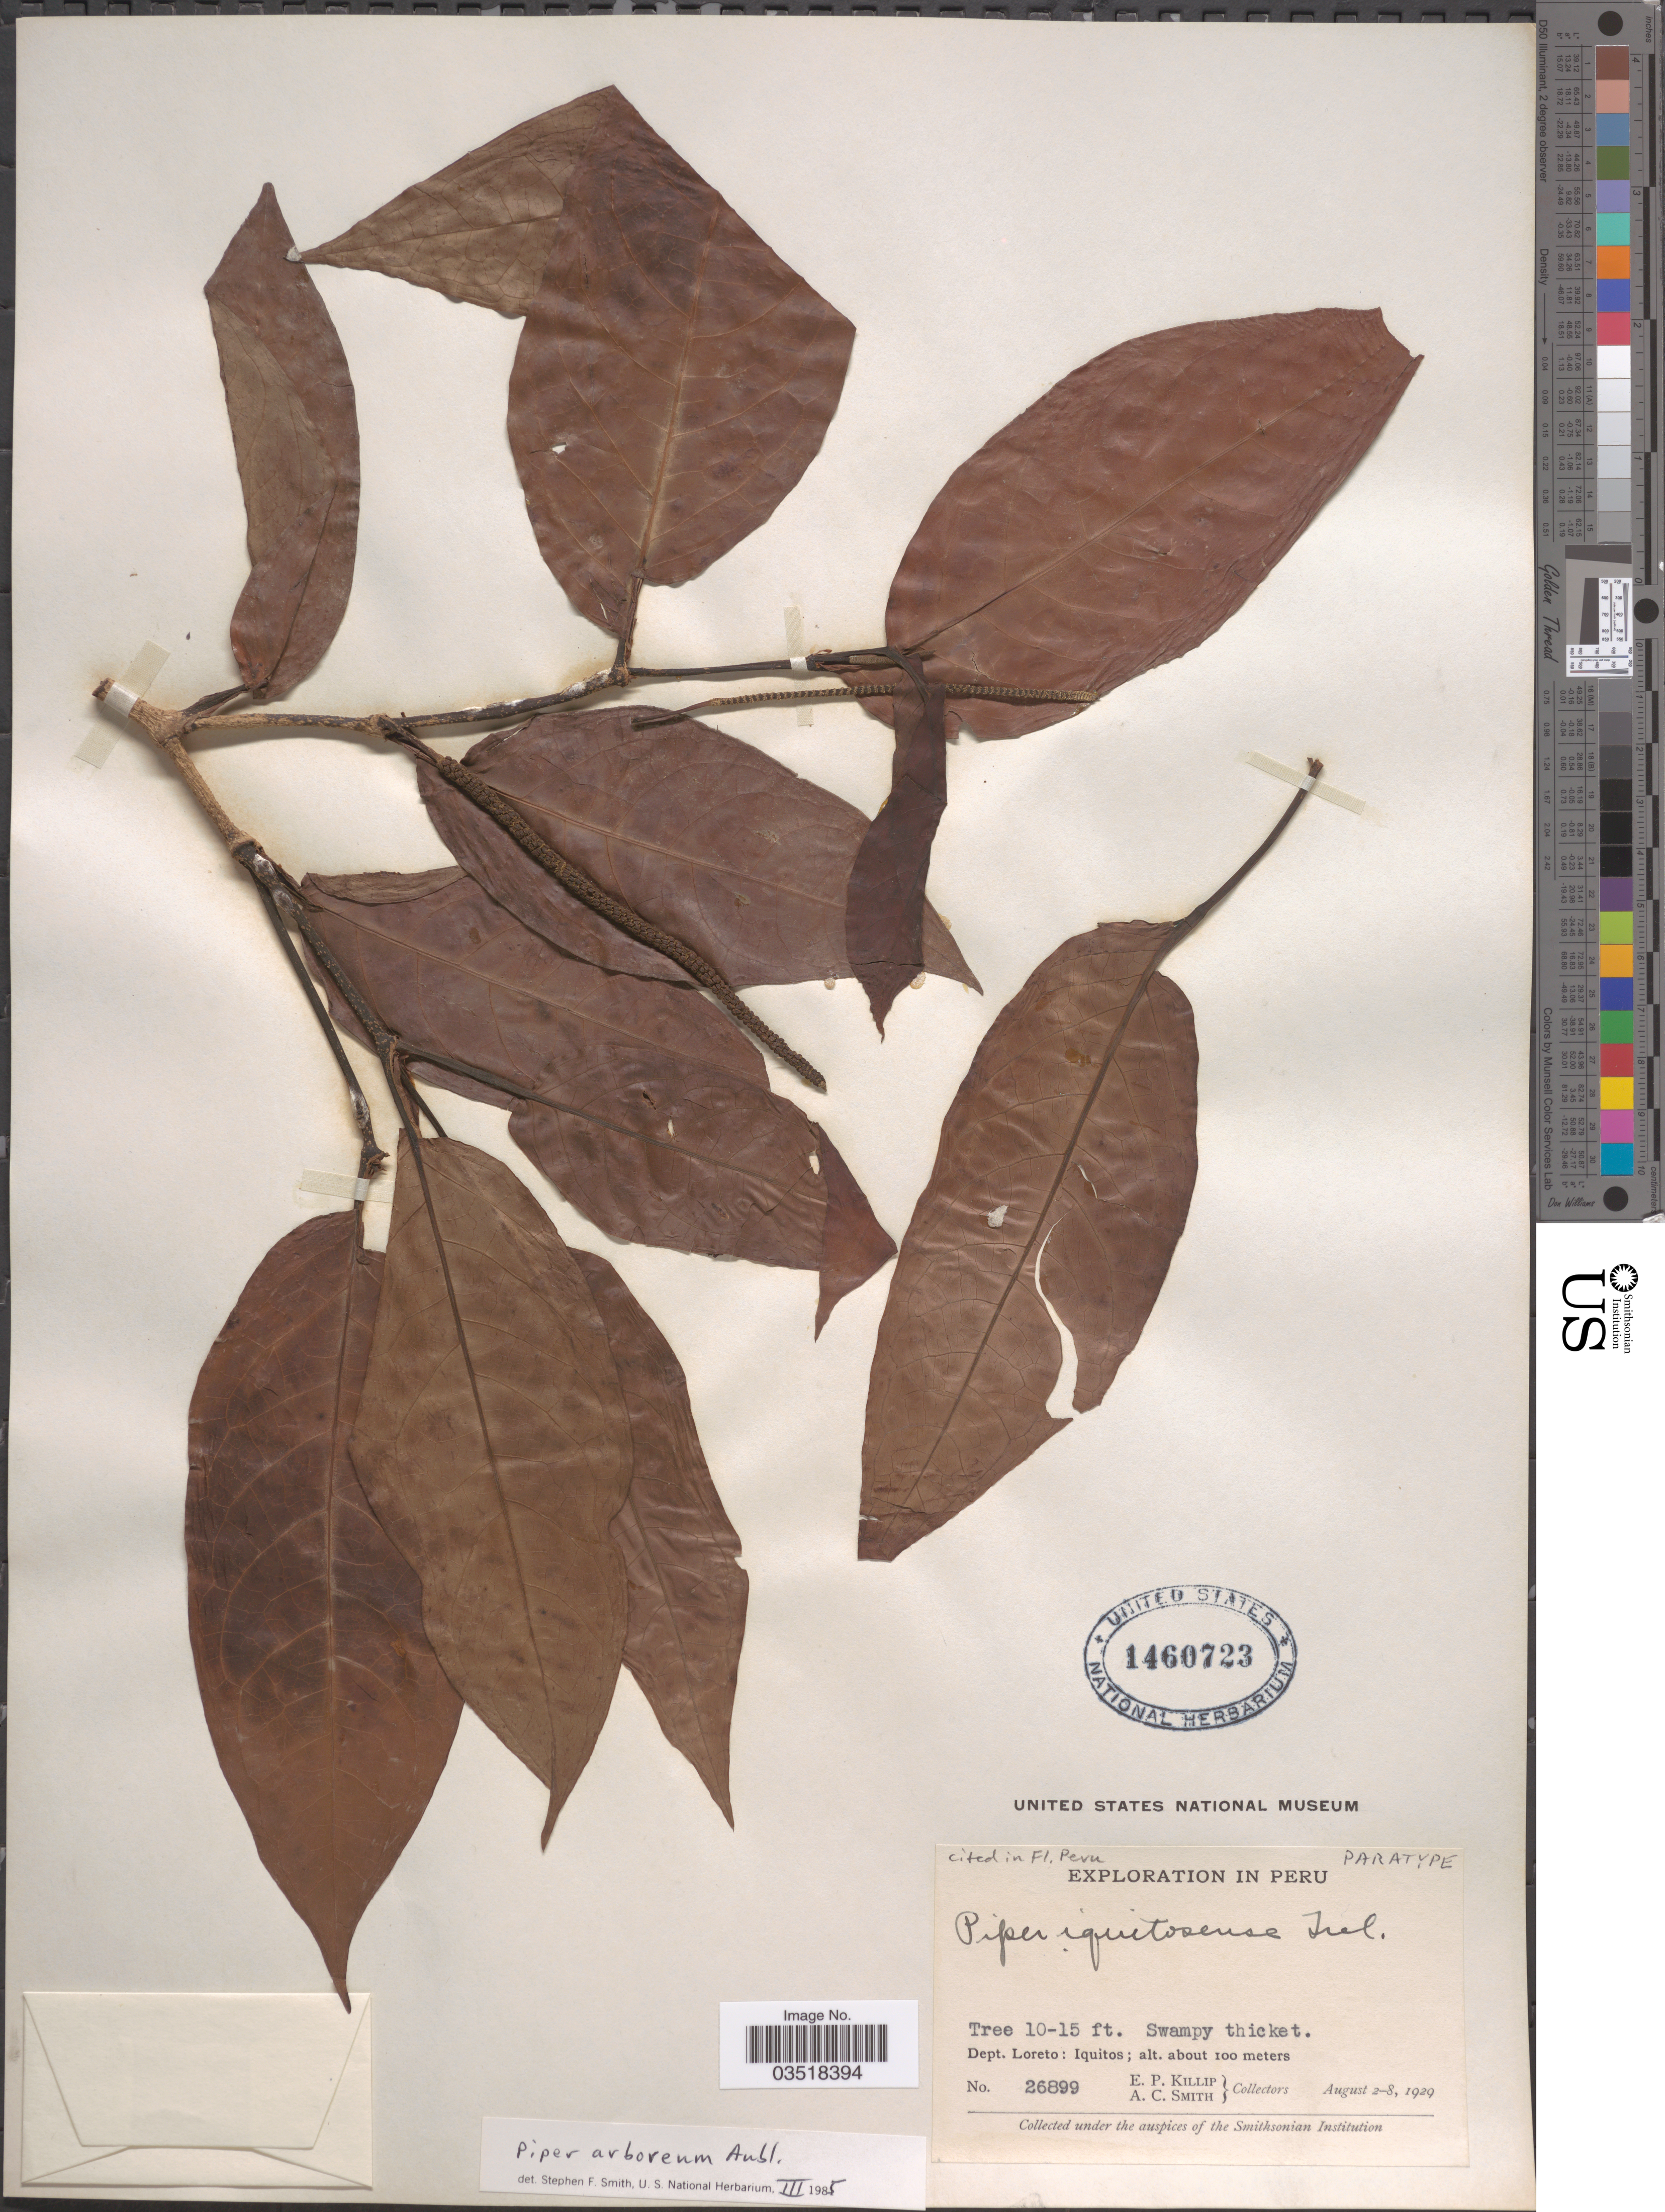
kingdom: Plantae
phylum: Tracheophyta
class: Magnoliopsida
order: Piperales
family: Piperaceae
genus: Piper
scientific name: Piper iquitosense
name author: Trel.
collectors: E. P. Killip & A. C. Smith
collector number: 26899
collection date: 1929-08-02/1929-08-08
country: Peru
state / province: Loreto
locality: Dept. Loreto: Iquitos.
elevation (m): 100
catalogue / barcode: US 1460723